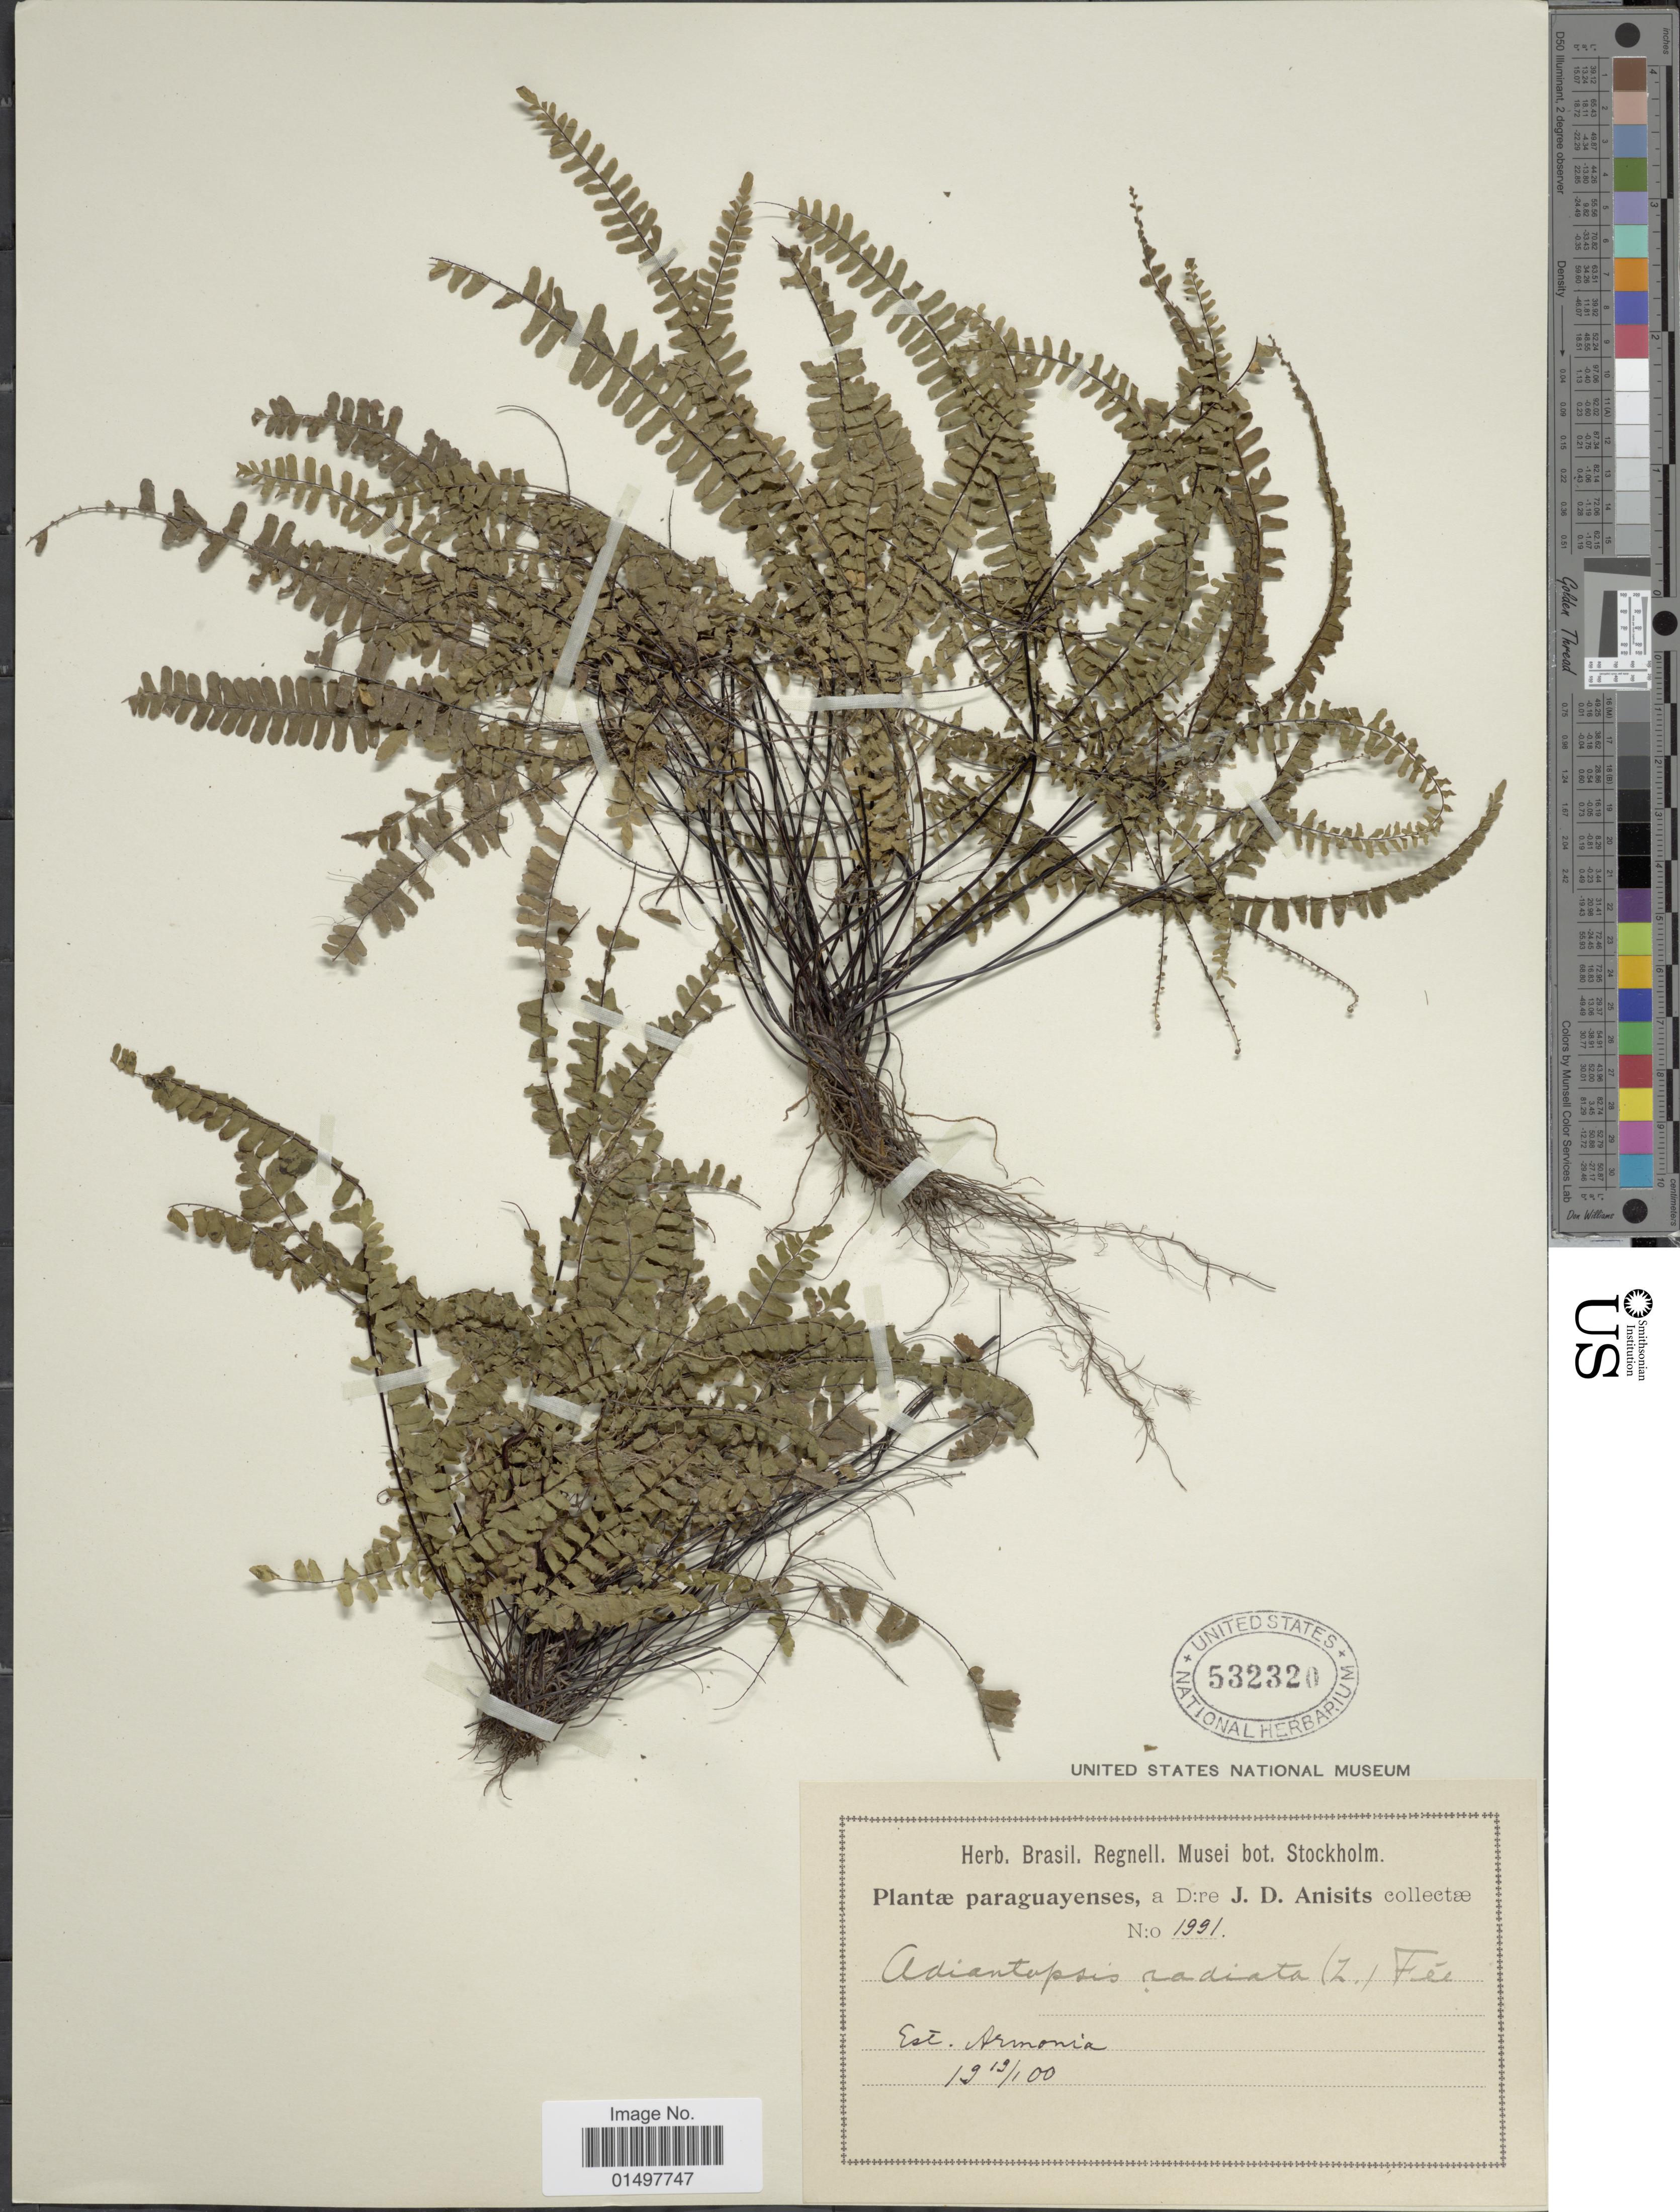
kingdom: Plantae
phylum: Tracheophyta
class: Polypodiopsida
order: Polypodiales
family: Pteridaceae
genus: Adiantopsis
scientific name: Adiantopsis radiata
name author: (L.) Fée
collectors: J. D. Anisits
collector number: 1991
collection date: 1900-01-19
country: Paraguay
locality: Est. Armonia.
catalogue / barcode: US 532320